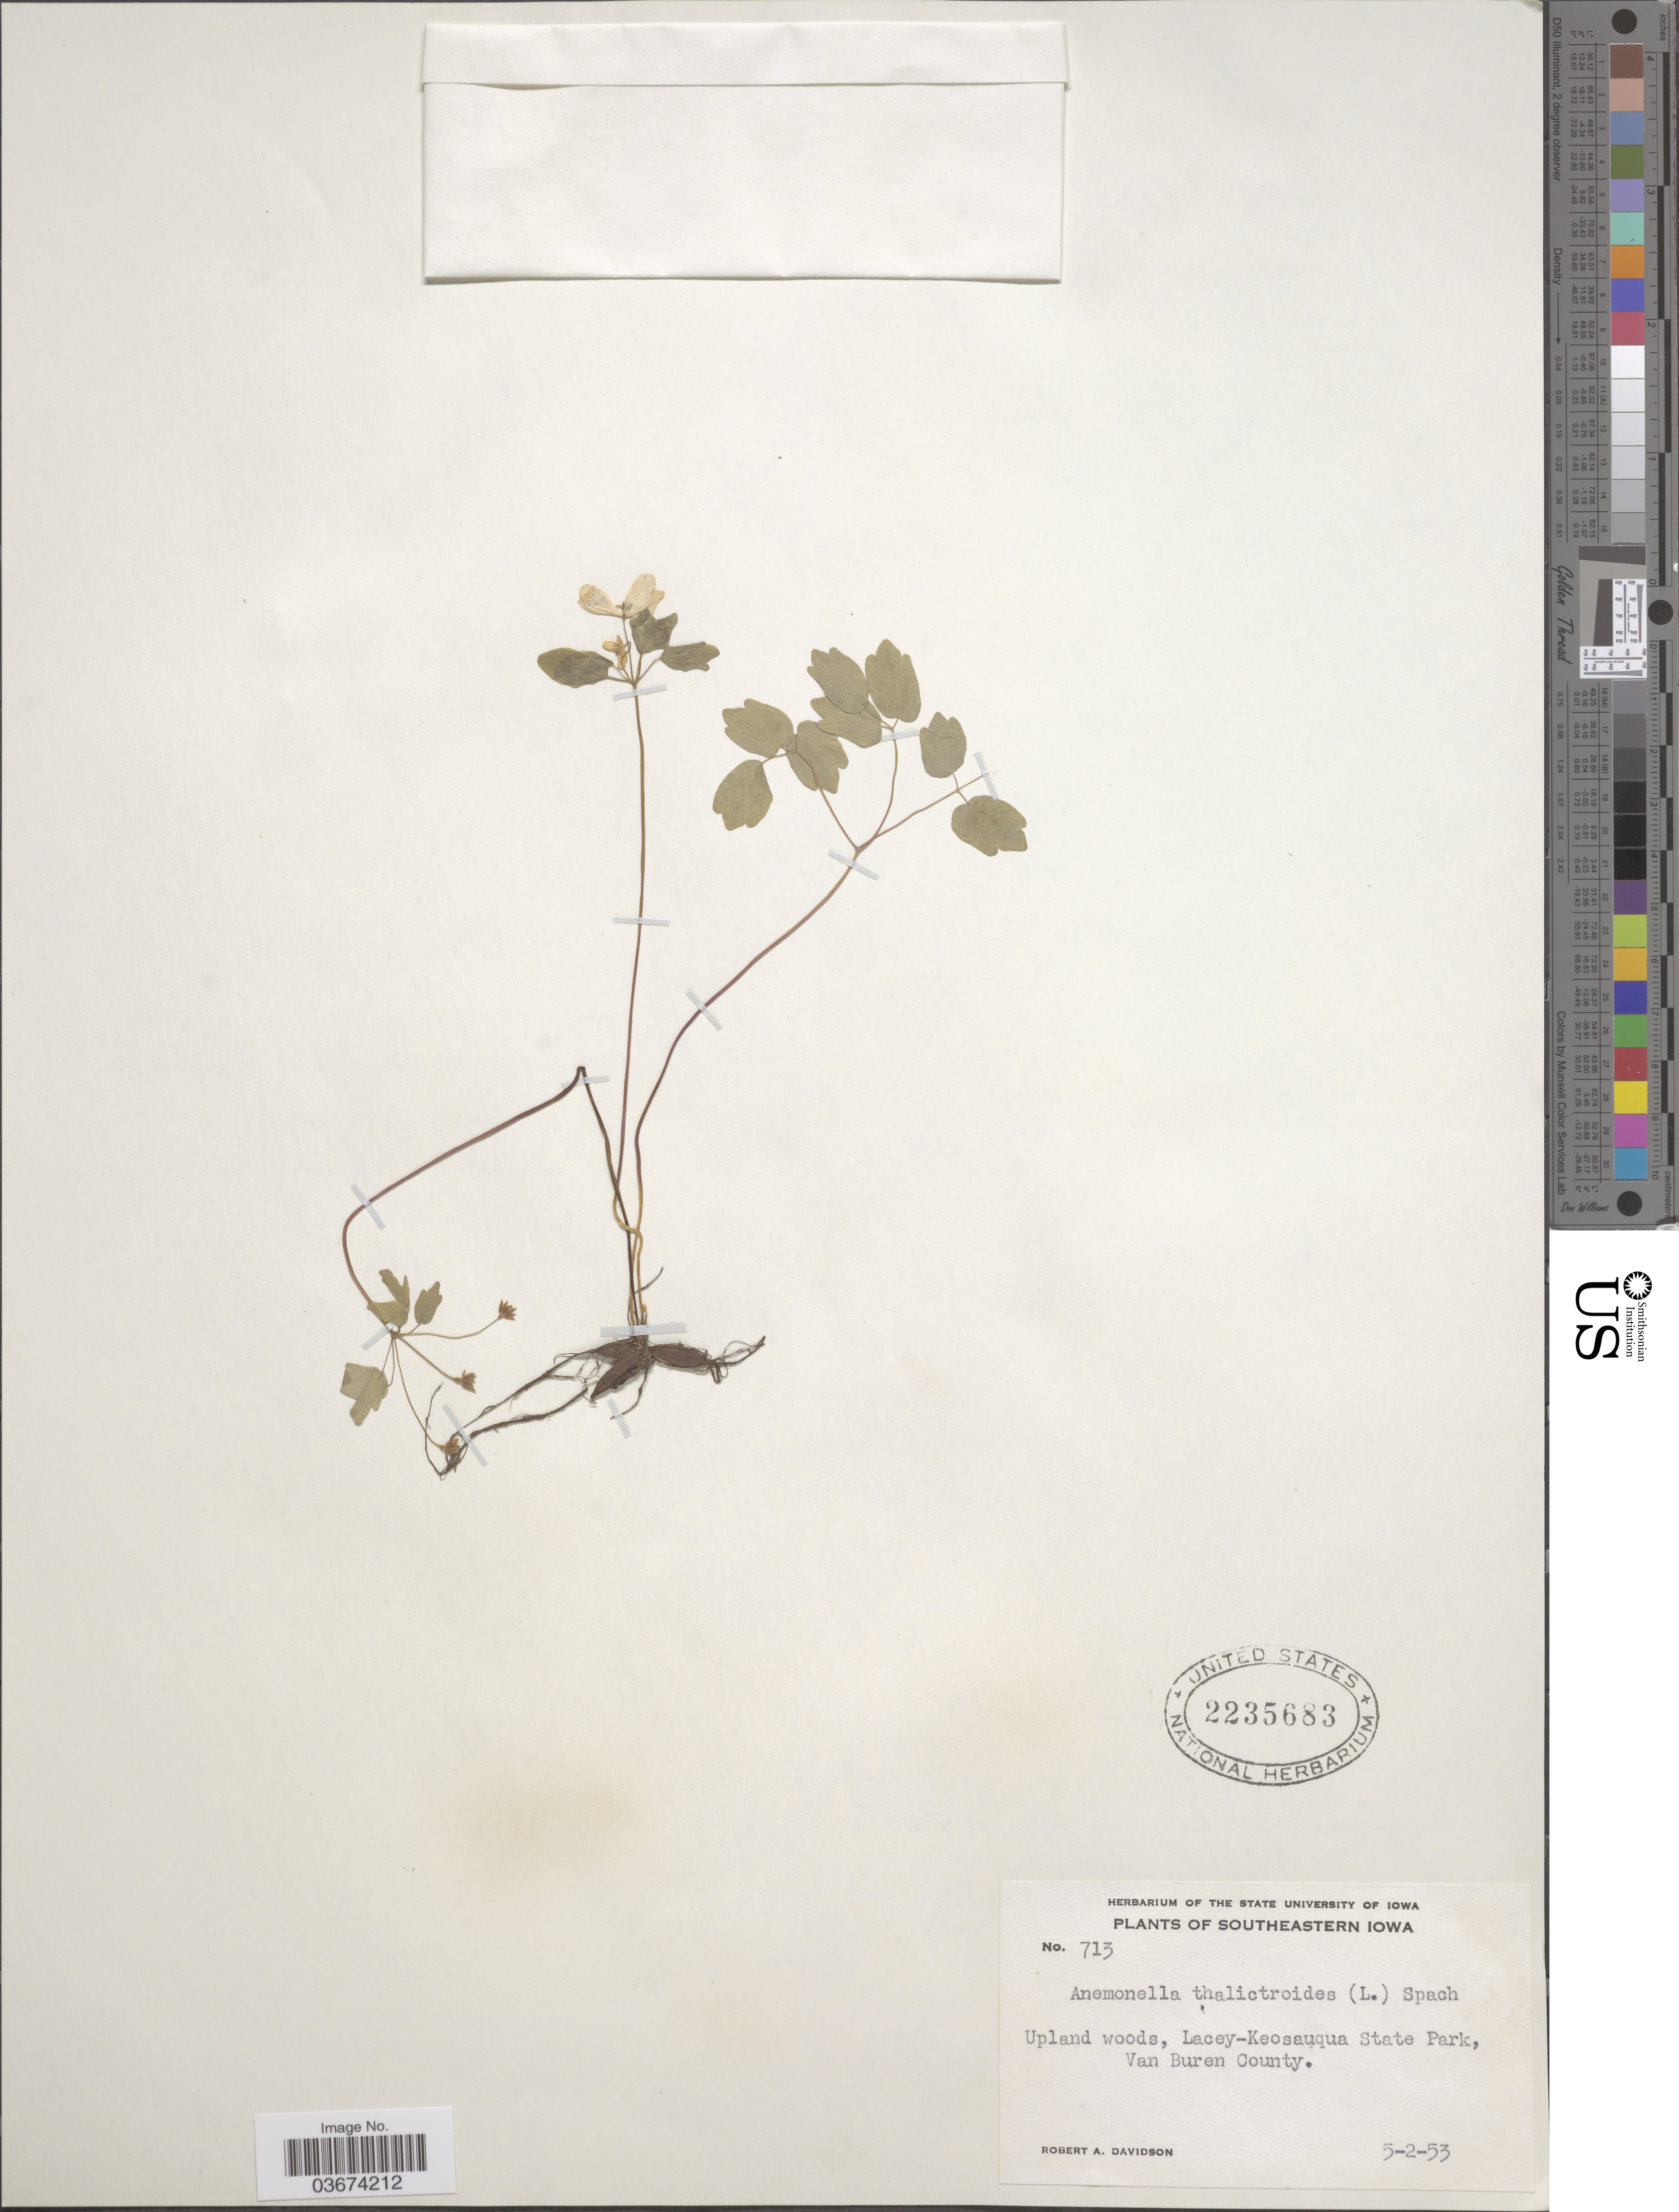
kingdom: Plantae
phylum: Tracheophyta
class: Magnoliopsida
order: Ranunculales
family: Ranunculaceae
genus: Thalictrum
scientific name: Thalictrum thalictroides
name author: (L.) A.J. Eames & B. Boivin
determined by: Strong, M. T., (US), Smithsonian Institution - National Museum of Natural History (UNITED STATES)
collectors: R. A. Davidson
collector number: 713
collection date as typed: Transcribed d/m/y: 2/5/53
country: United States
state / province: Iowa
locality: Southeastern Iowa. Upland woods, Lacey-Keosauqua State Park, Van Buren County.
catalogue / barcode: US 2235683